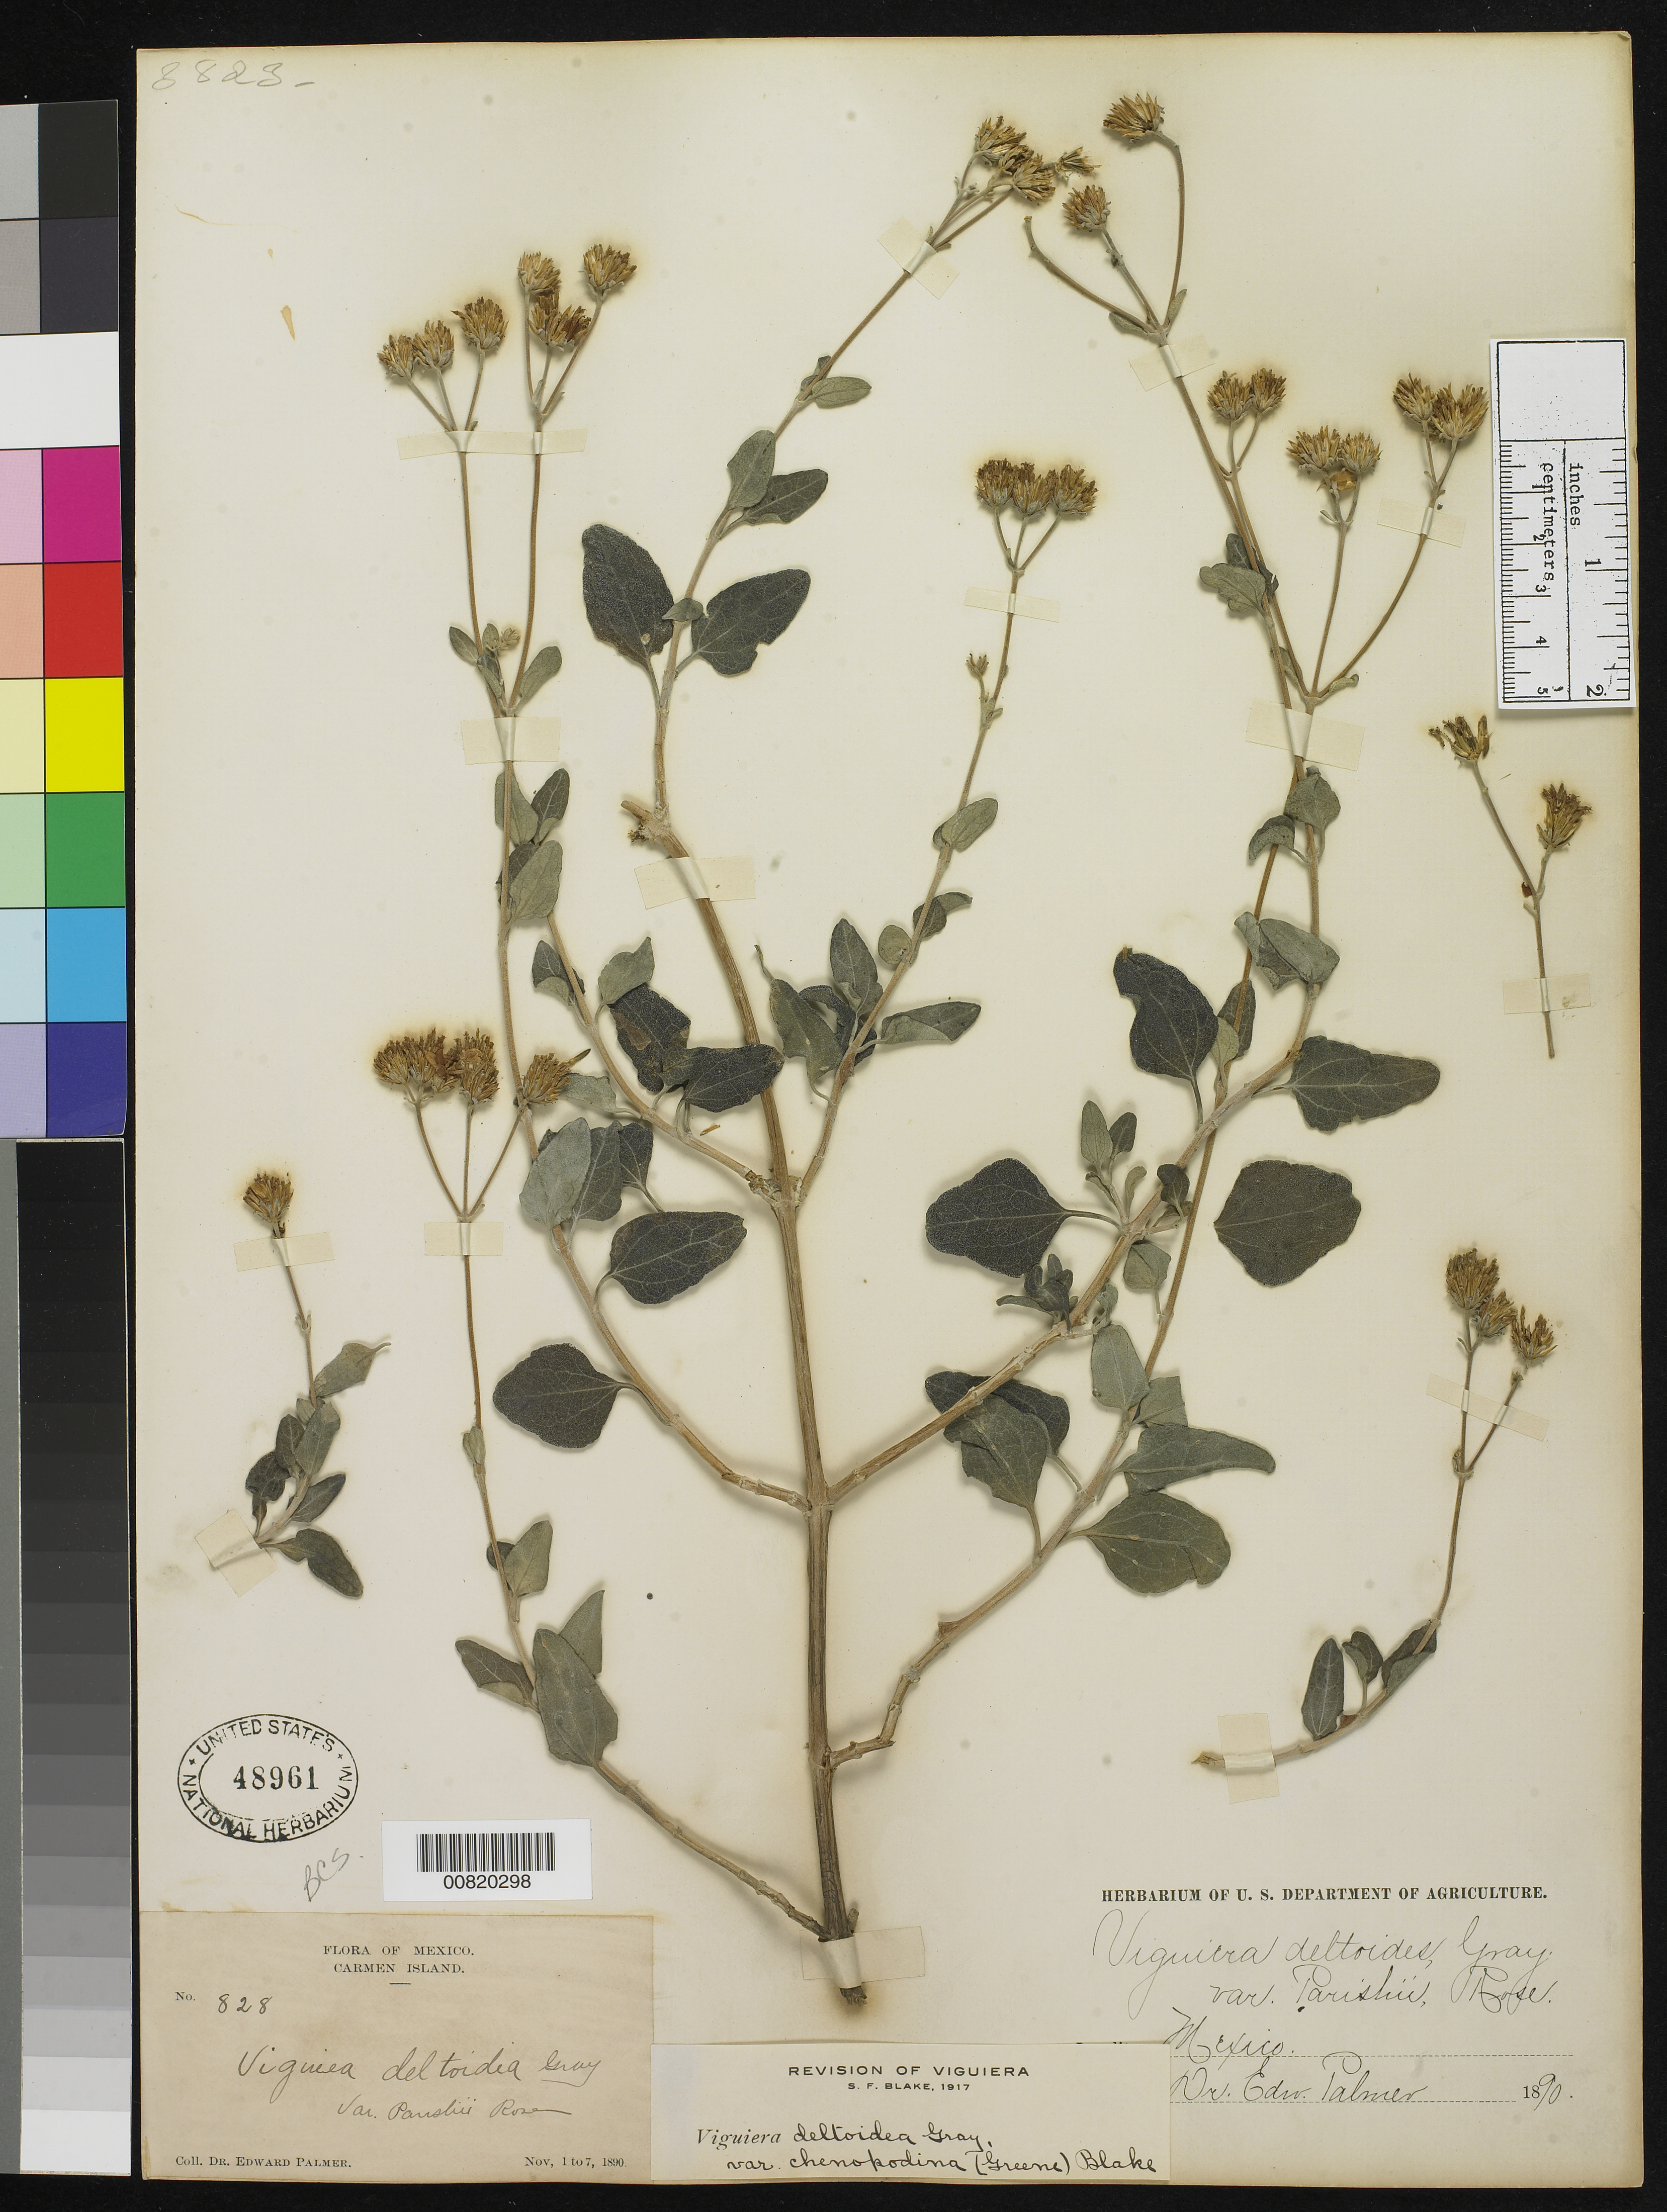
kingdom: Plantae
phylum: Tracheophyta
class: Magnoliopsida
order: Asterales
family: Asteraceae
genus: Viguiera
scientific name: Viguiera deltoidea var. chenopodina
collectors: E. Palmer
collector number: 828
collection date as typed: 01 Nov 1890 to 07 Nov 1890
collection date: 1890-11-01/1890-11-07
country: Mexico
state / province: Baja California Sur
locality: Carmen Island, Baja California Sur.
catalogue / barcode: US 48961